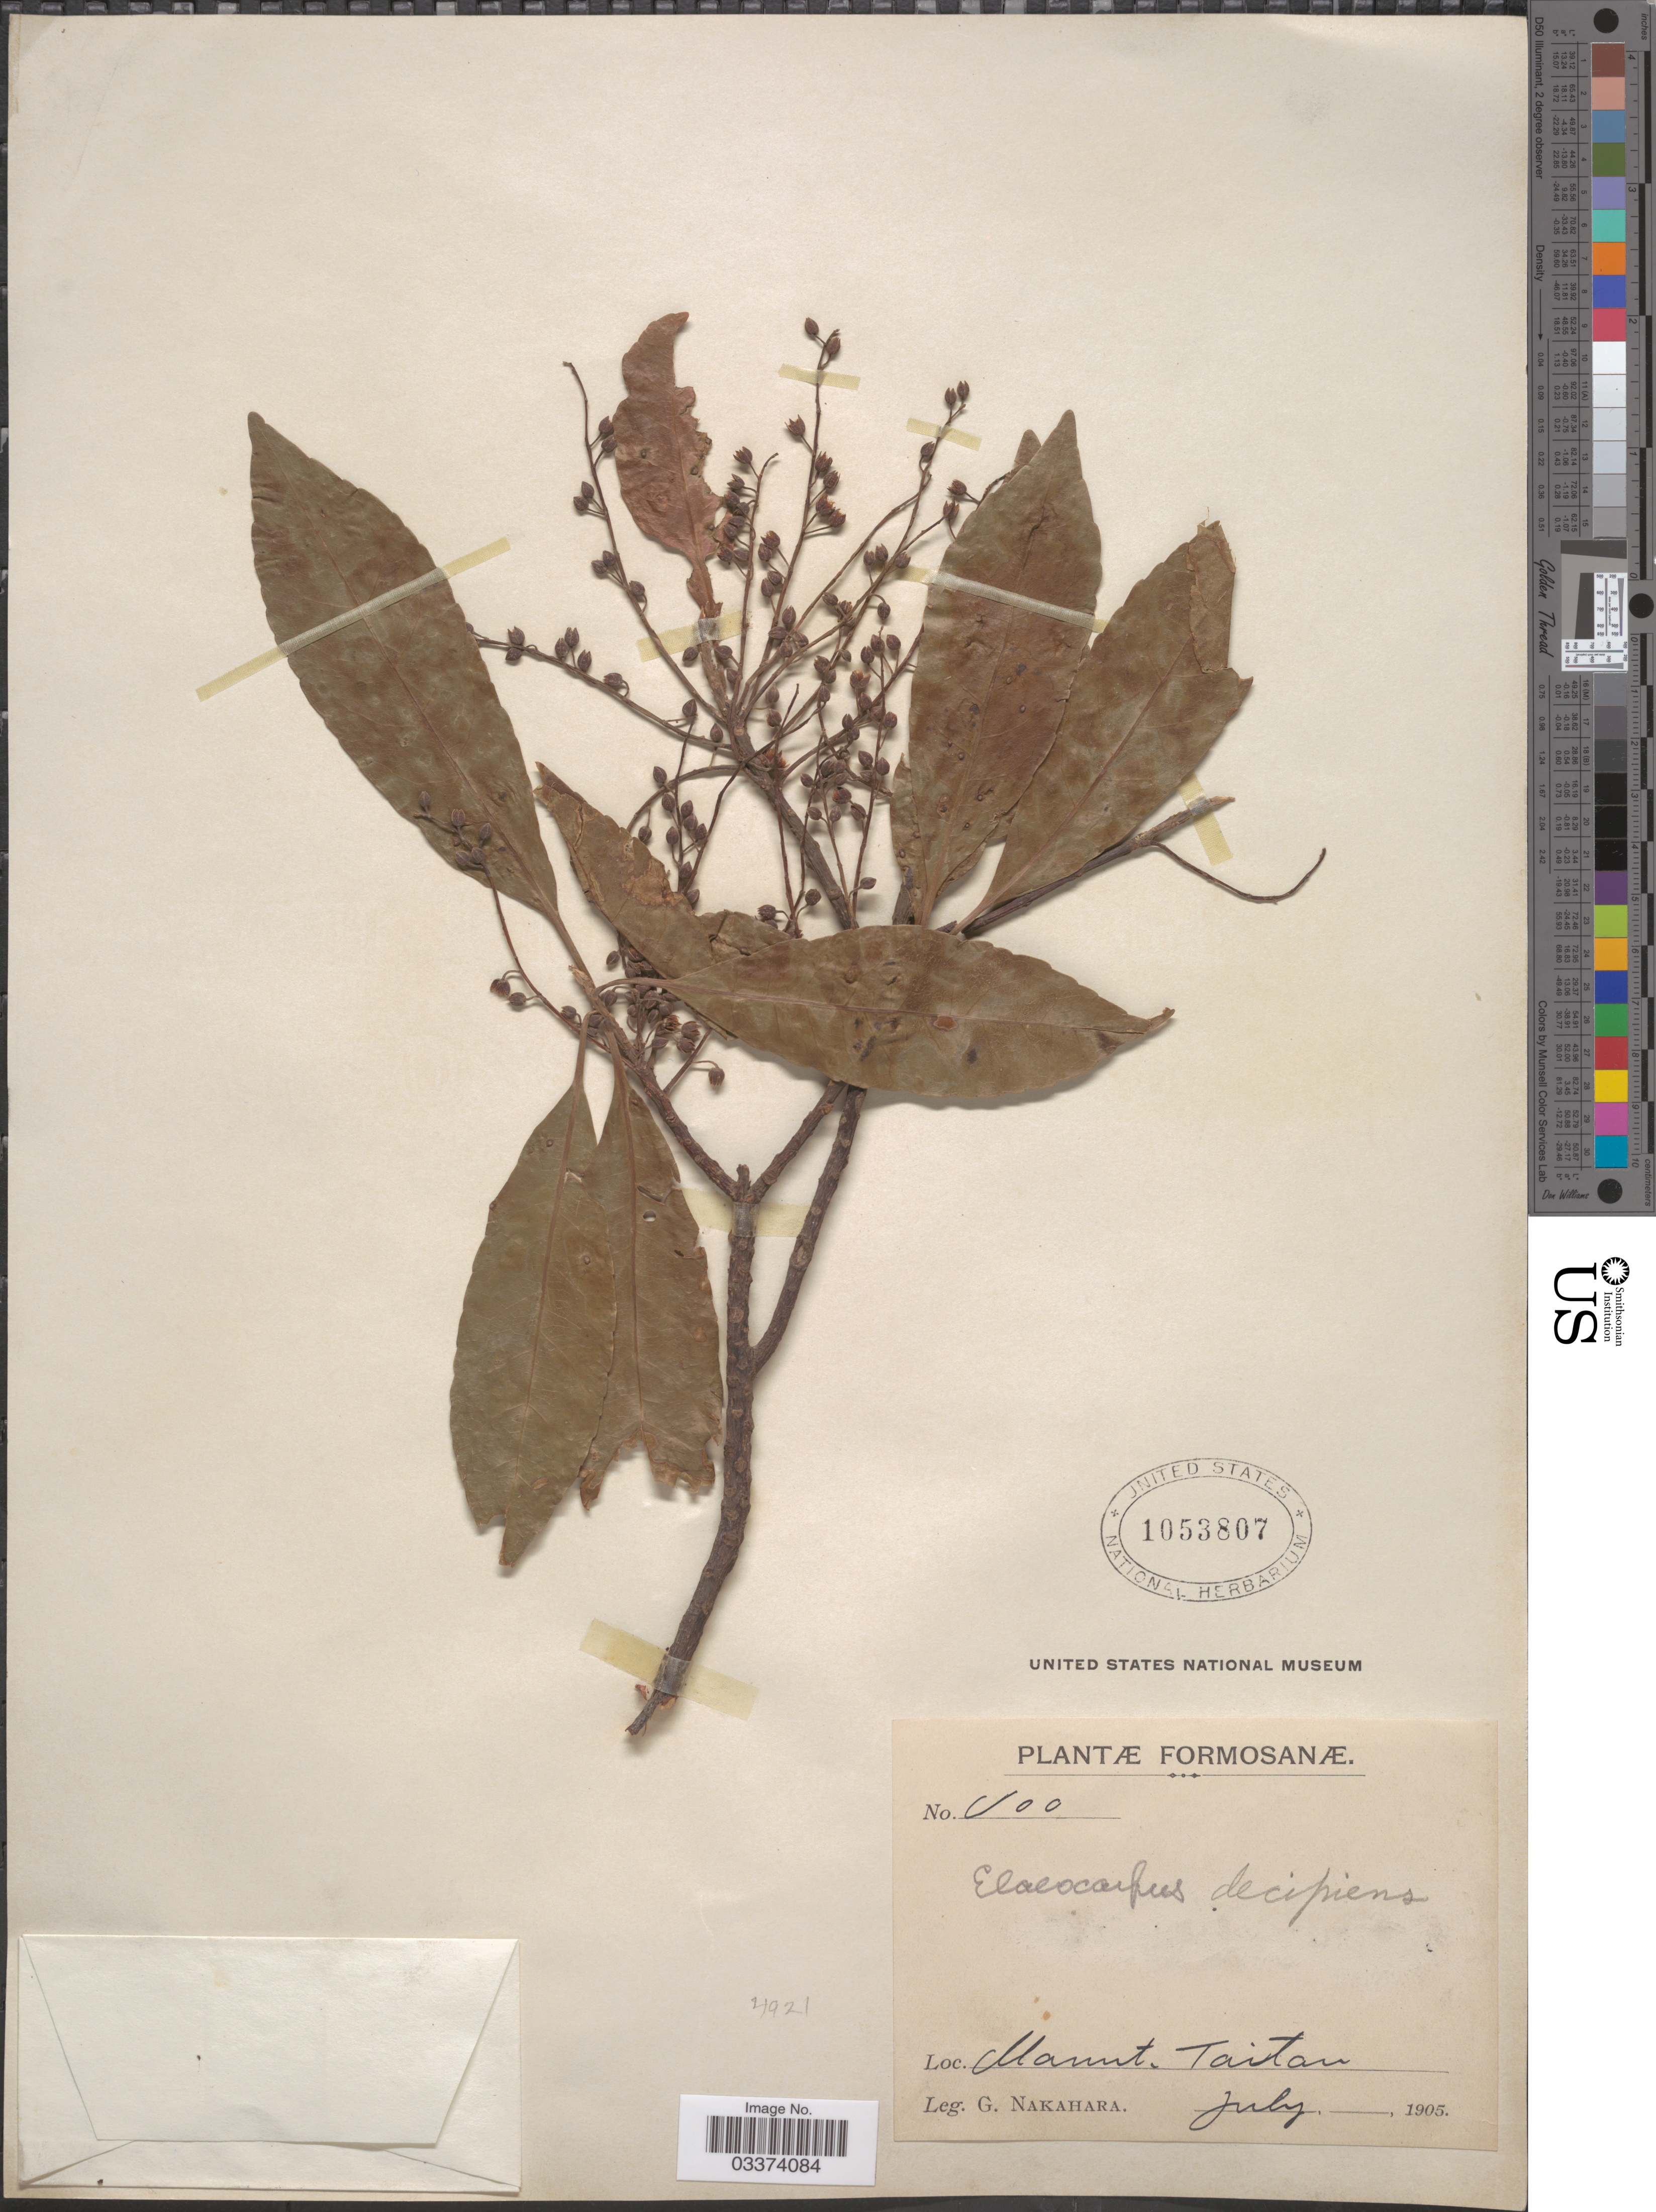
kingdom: Plantae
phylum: Tracheophyta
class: Magnoliopsida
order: Oxalidales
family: Elaeocarpaceae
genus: Elaeocarpus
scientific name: Elaeocarpus decipiens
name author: F.B. Forbes & Hemsl.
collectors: G. Nakahara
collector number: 500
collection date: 1905-07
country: Taiwan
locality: Formosanæ. Manut. Taitan.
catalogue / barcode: US 1053807